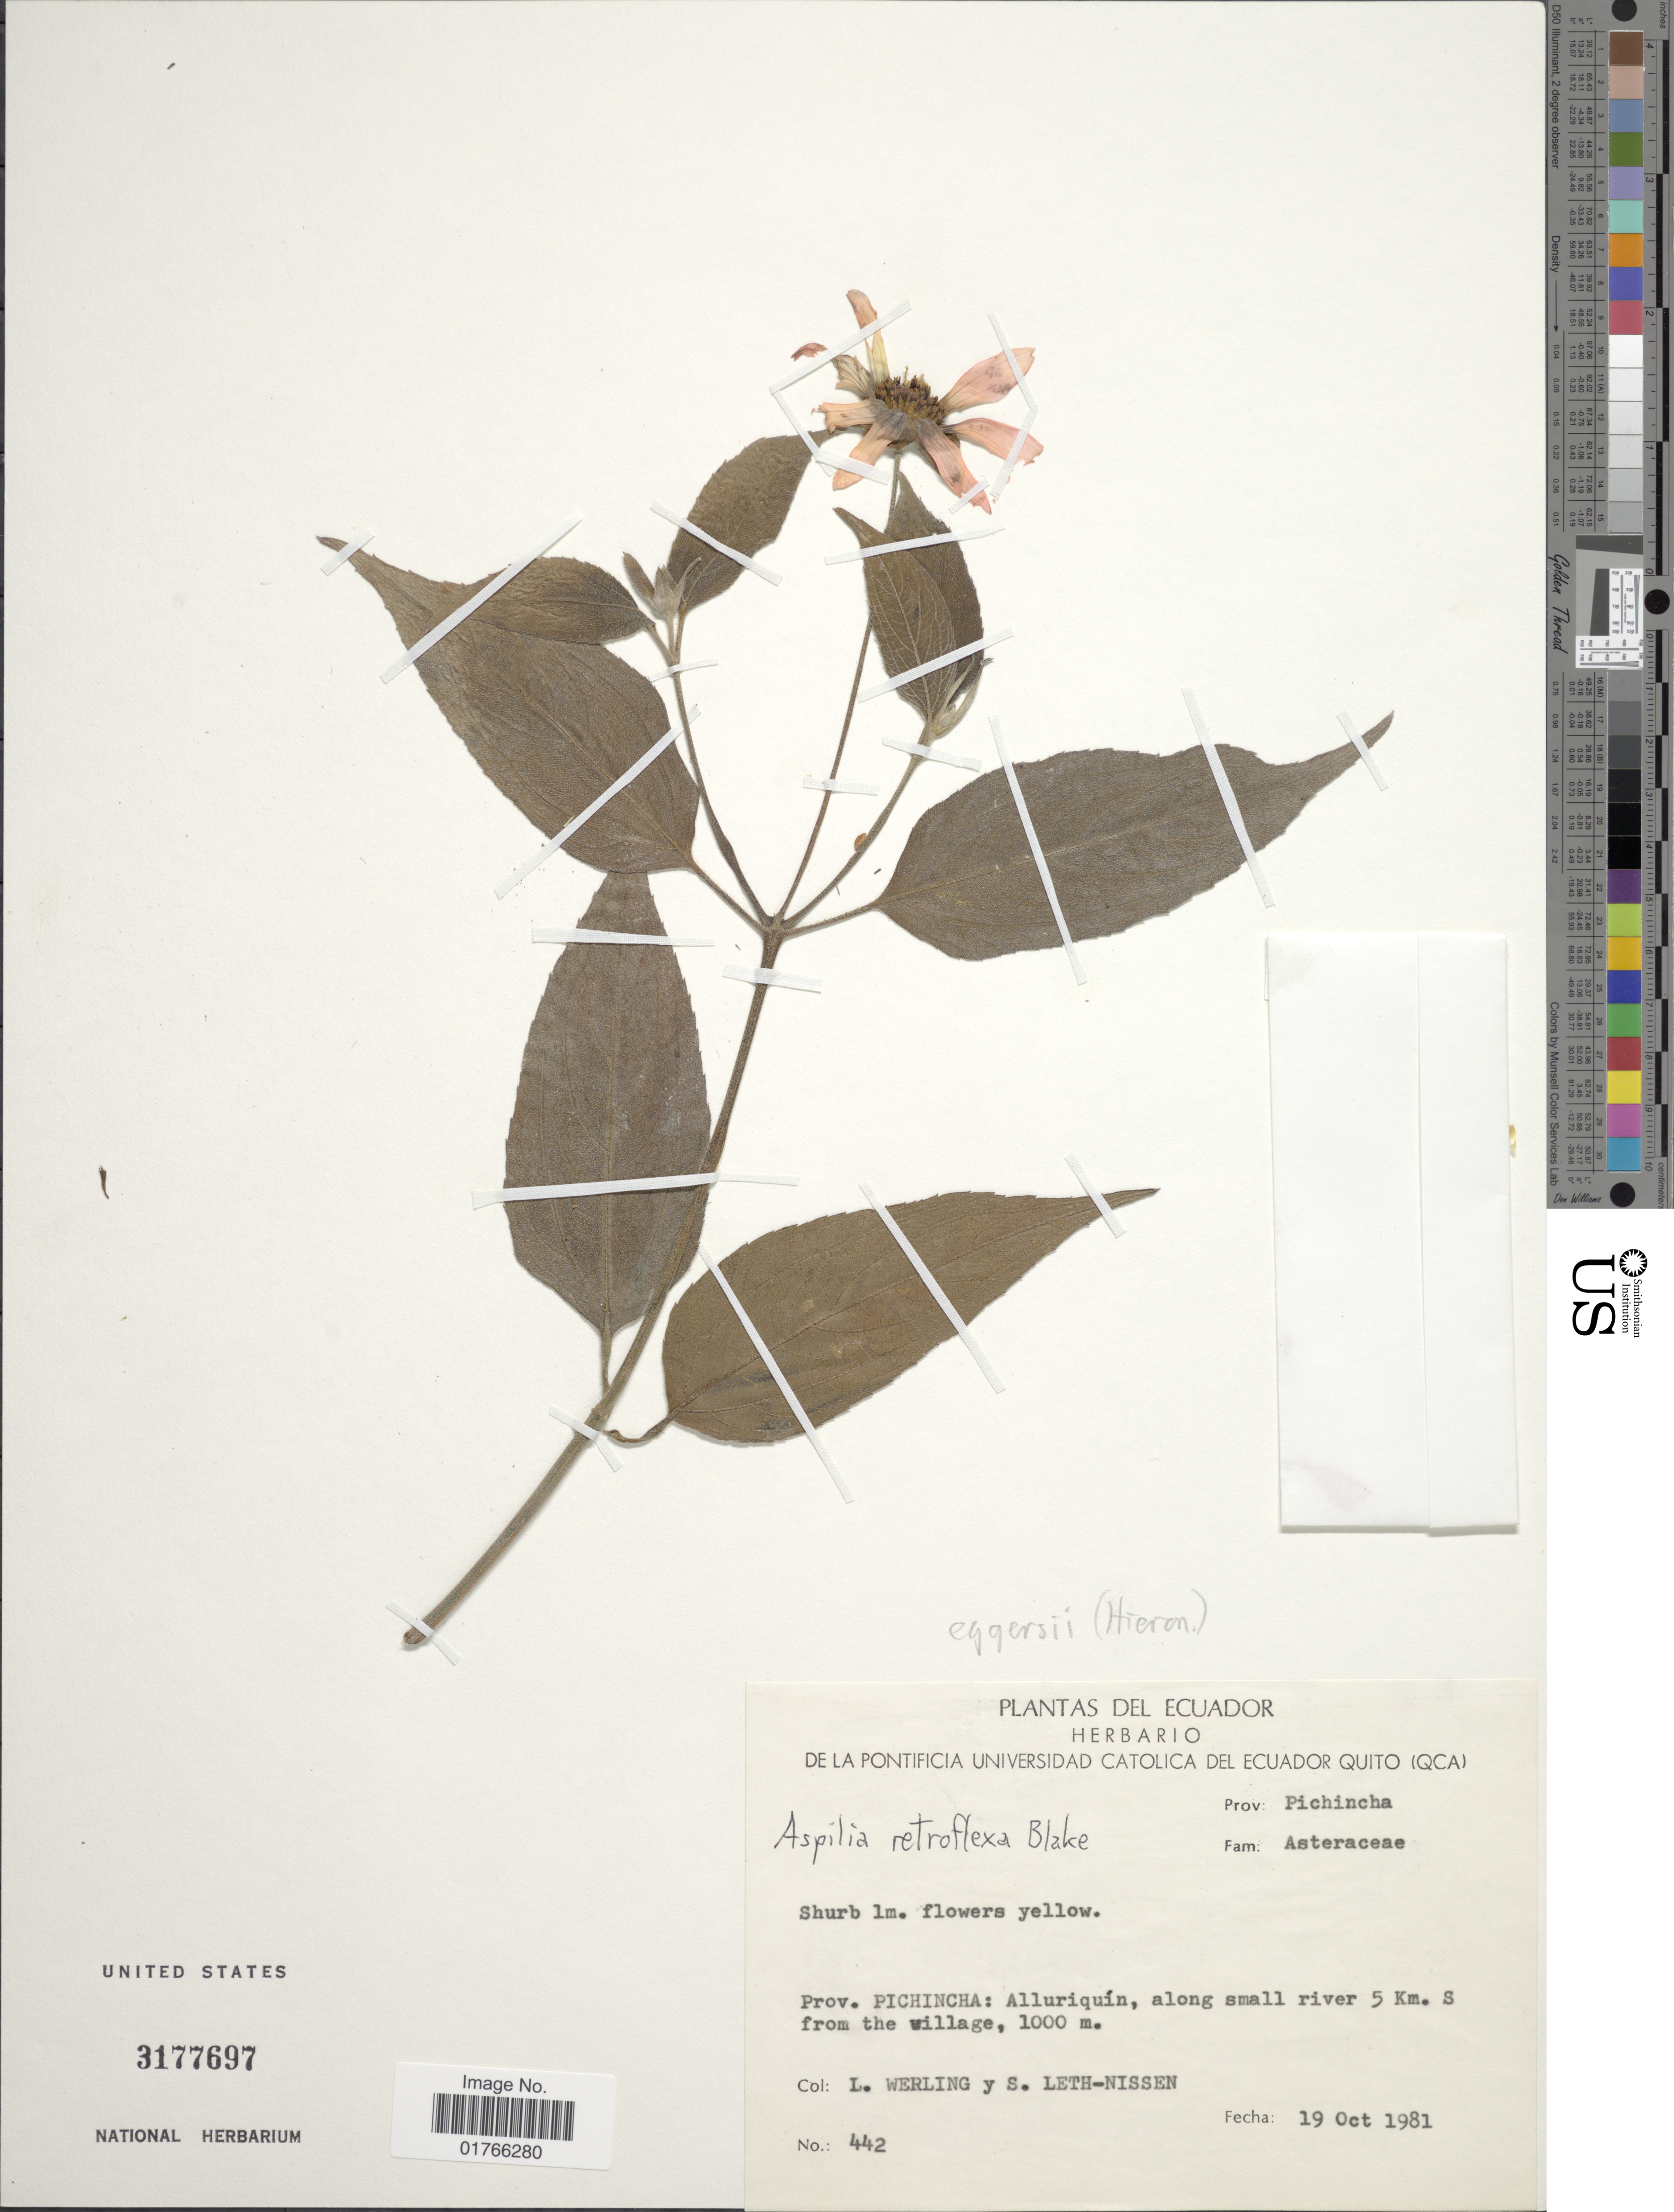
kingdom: Plantae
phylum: Tracheophyta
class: Magnoliopsida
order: Asterales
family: Asteraceae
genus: Elaphandra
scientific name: Elaphandra eggersii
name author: (Hieron.) H. Rob.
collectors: L. Werling & S. Leth-Nissen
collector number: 442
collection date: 1981-10-19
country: Ecuador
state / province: Pichincha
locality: Alluriquin, along small river 5 km S from the village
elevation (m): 1000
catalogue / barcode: US 3177697